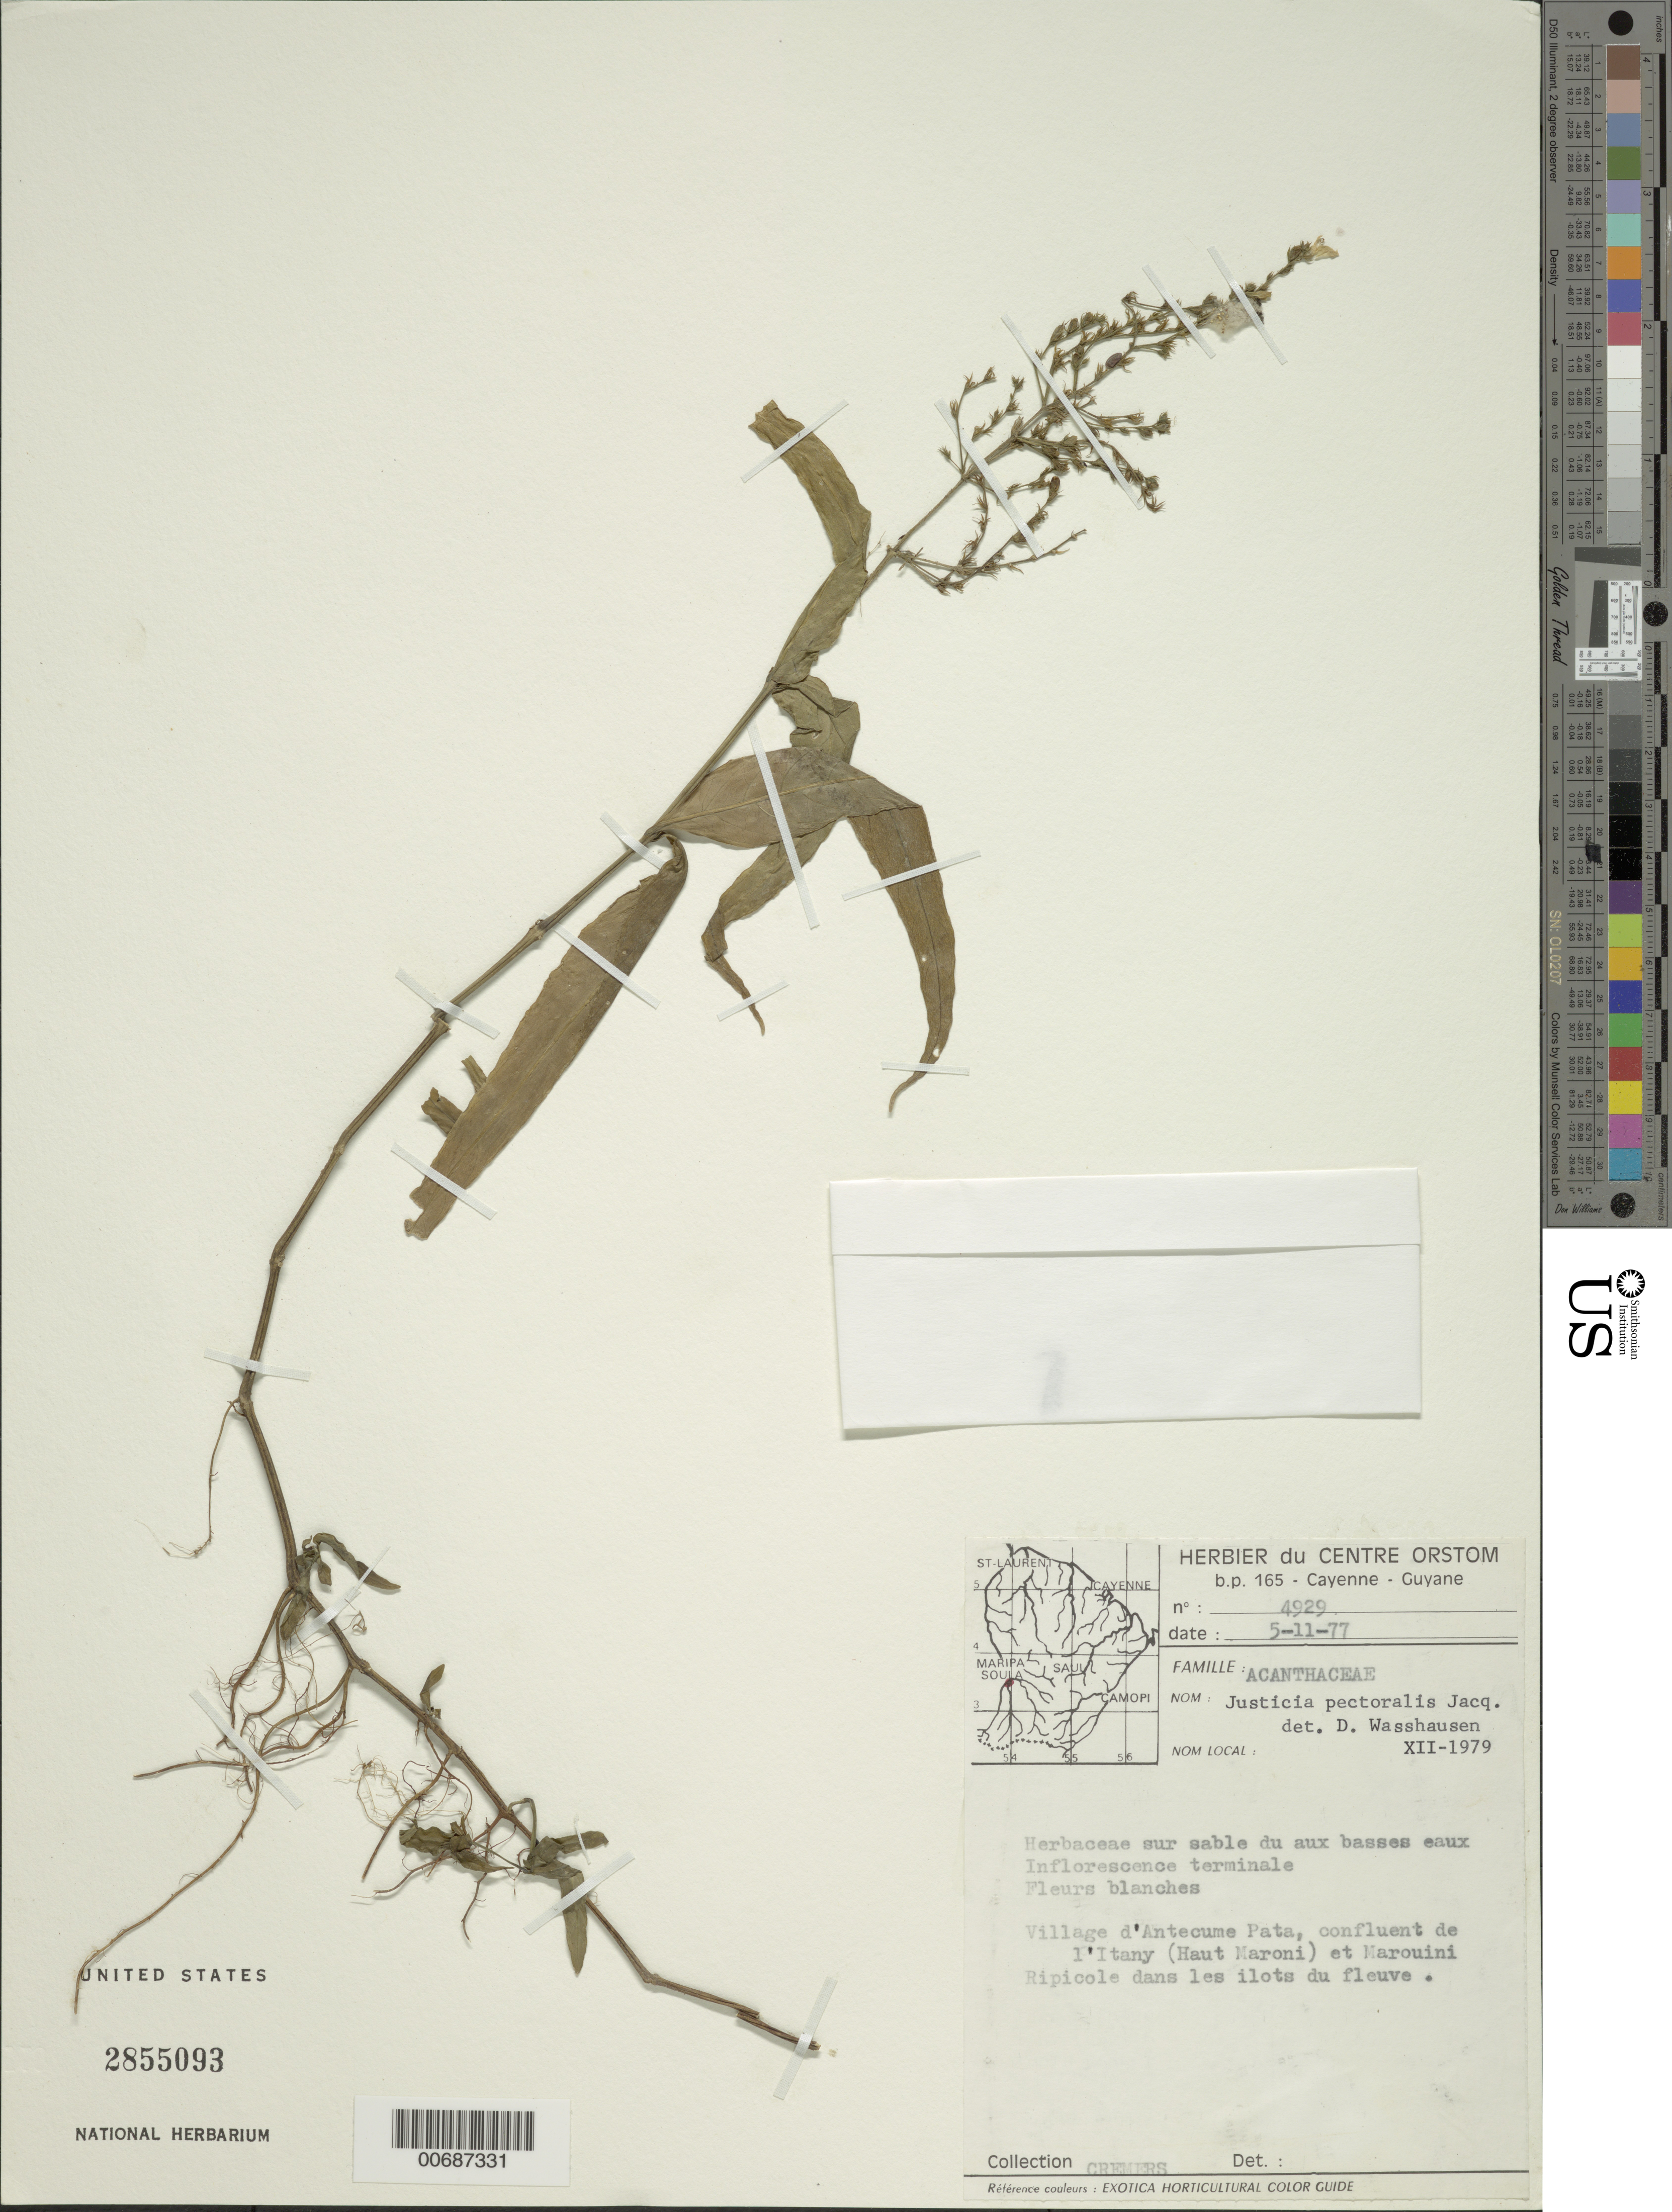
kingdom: Plantae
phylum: Tracheophyta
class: Magnoliopsida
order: Lamiales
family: Acanthaceae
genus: Justicia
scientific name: Justicia pectoralis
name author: Jacq.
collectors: G. Cremers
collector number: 4929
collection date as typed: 5-Nov-77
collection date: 1977-11-05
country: French Guiana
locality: Ile d'Antécume Pata, confl. de l'Itany (Haut Maroni) et du Maroniet Marouini Ripicoles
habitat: River island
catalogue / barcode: US 2855093